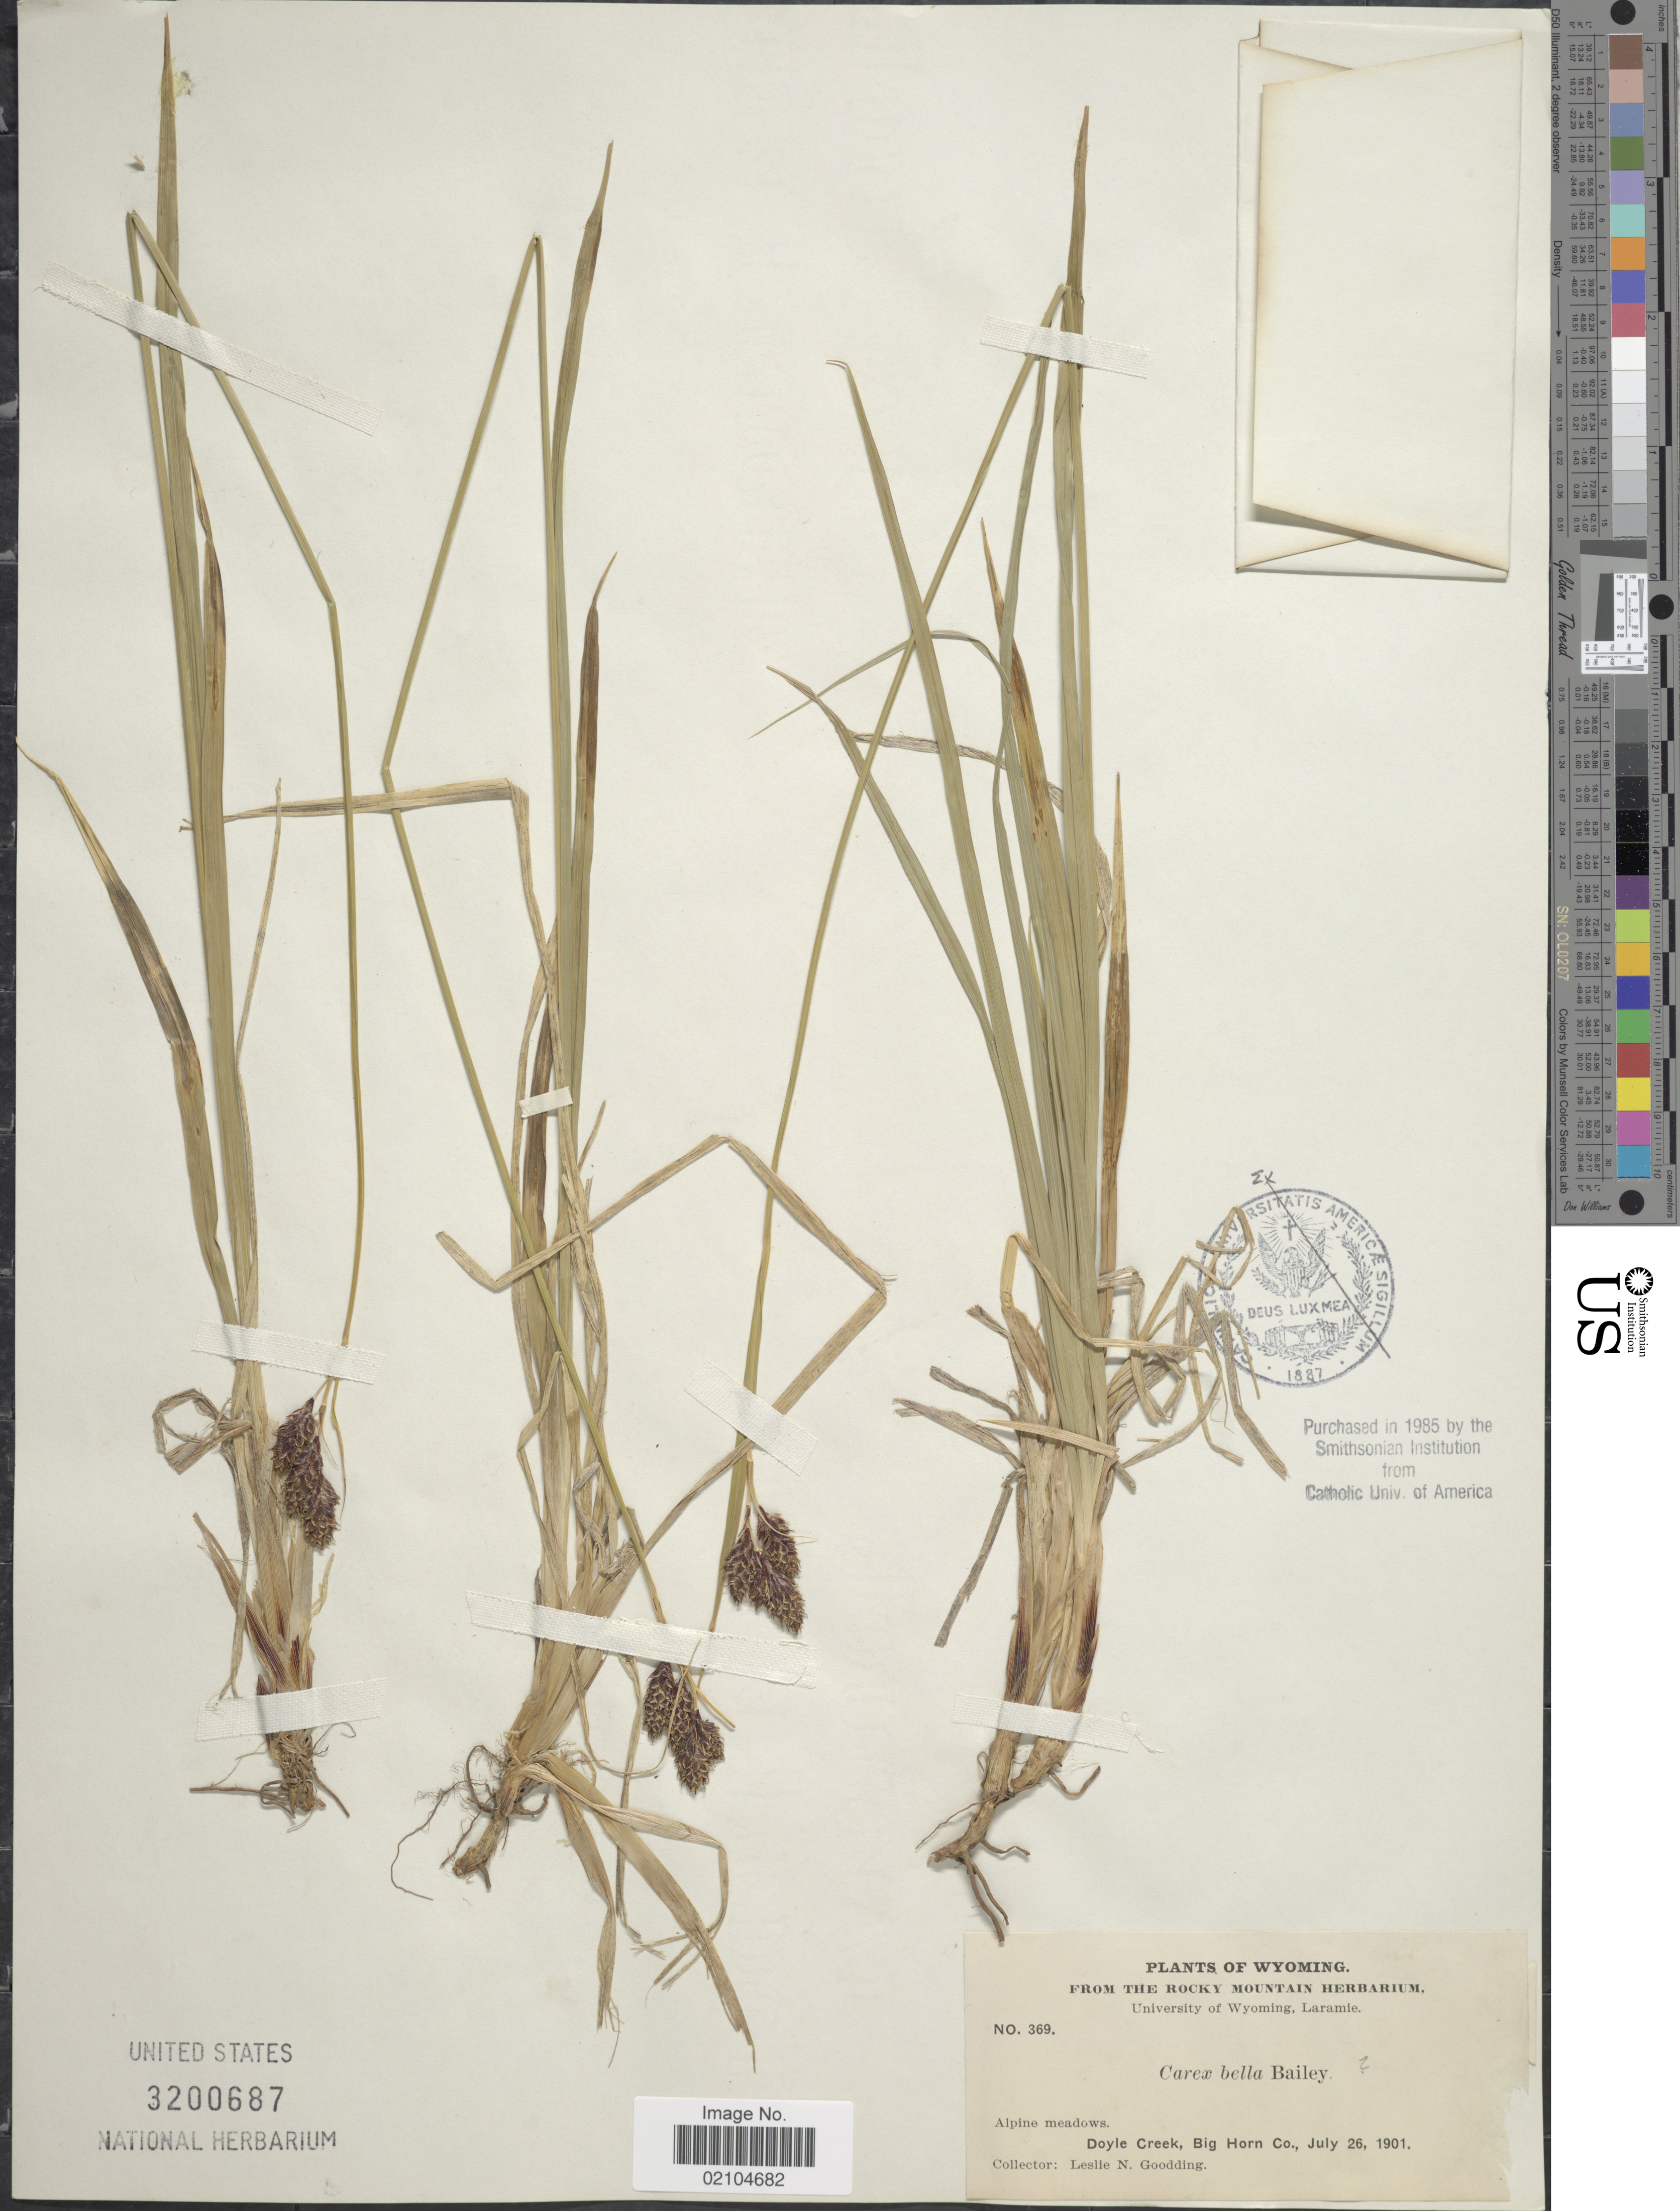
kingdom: Plantae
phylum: Tracheophyta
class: Liliopsida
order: Poales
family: Cyperaceae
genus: Carex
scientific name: Carex bella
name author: L.H. Bailey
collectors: L. Godding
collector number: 369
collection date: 1901-07-26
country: United States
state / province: Wyoming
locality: Doyle Creek, Big Horn Co.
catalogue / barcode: US 3200687